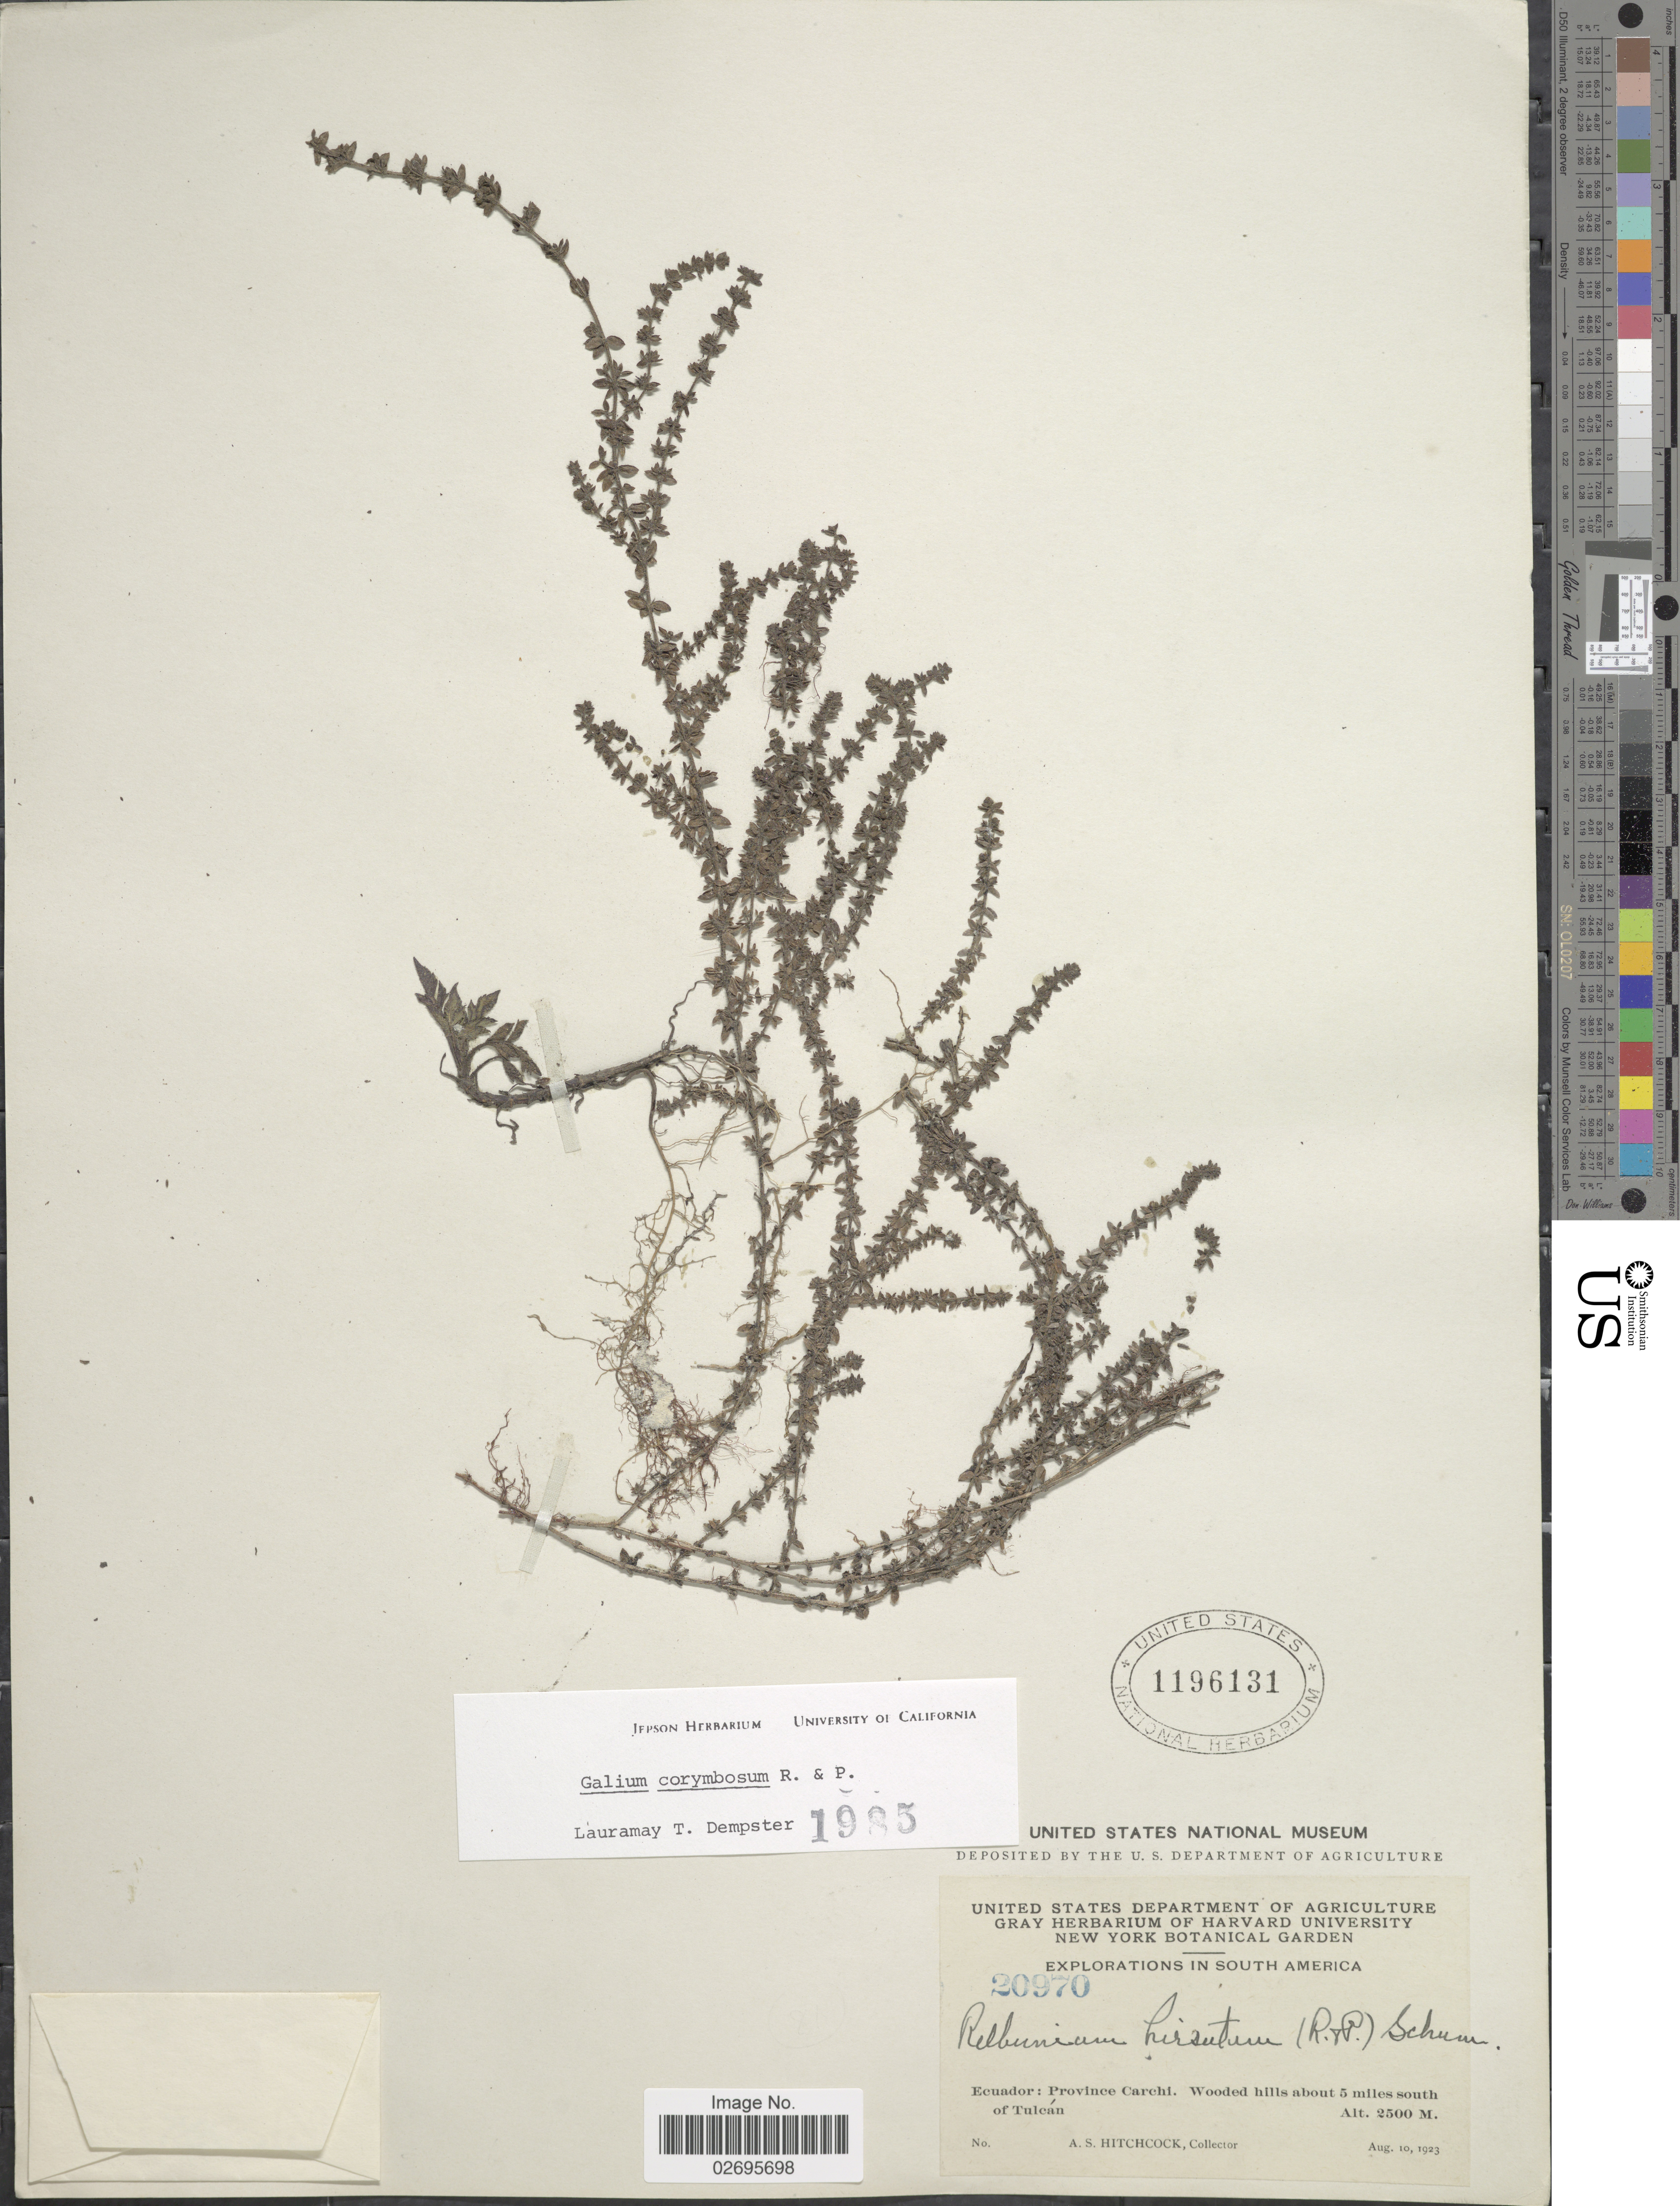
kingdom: Plantae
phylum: Tracheophyta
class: Magnoliopsida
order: Gentianales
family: Rubiaceae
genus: Galium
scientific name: Galium corymbosum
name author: Ruiz & Pav.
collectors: A. S. Hitchcock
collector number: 20970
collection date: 1923-08-10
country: Ecuador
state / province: Carchi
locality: Ecuador: Province Carchi: Wooded hills about 5 miles south of Tulcan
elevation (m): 2500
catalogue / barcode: US 1196131